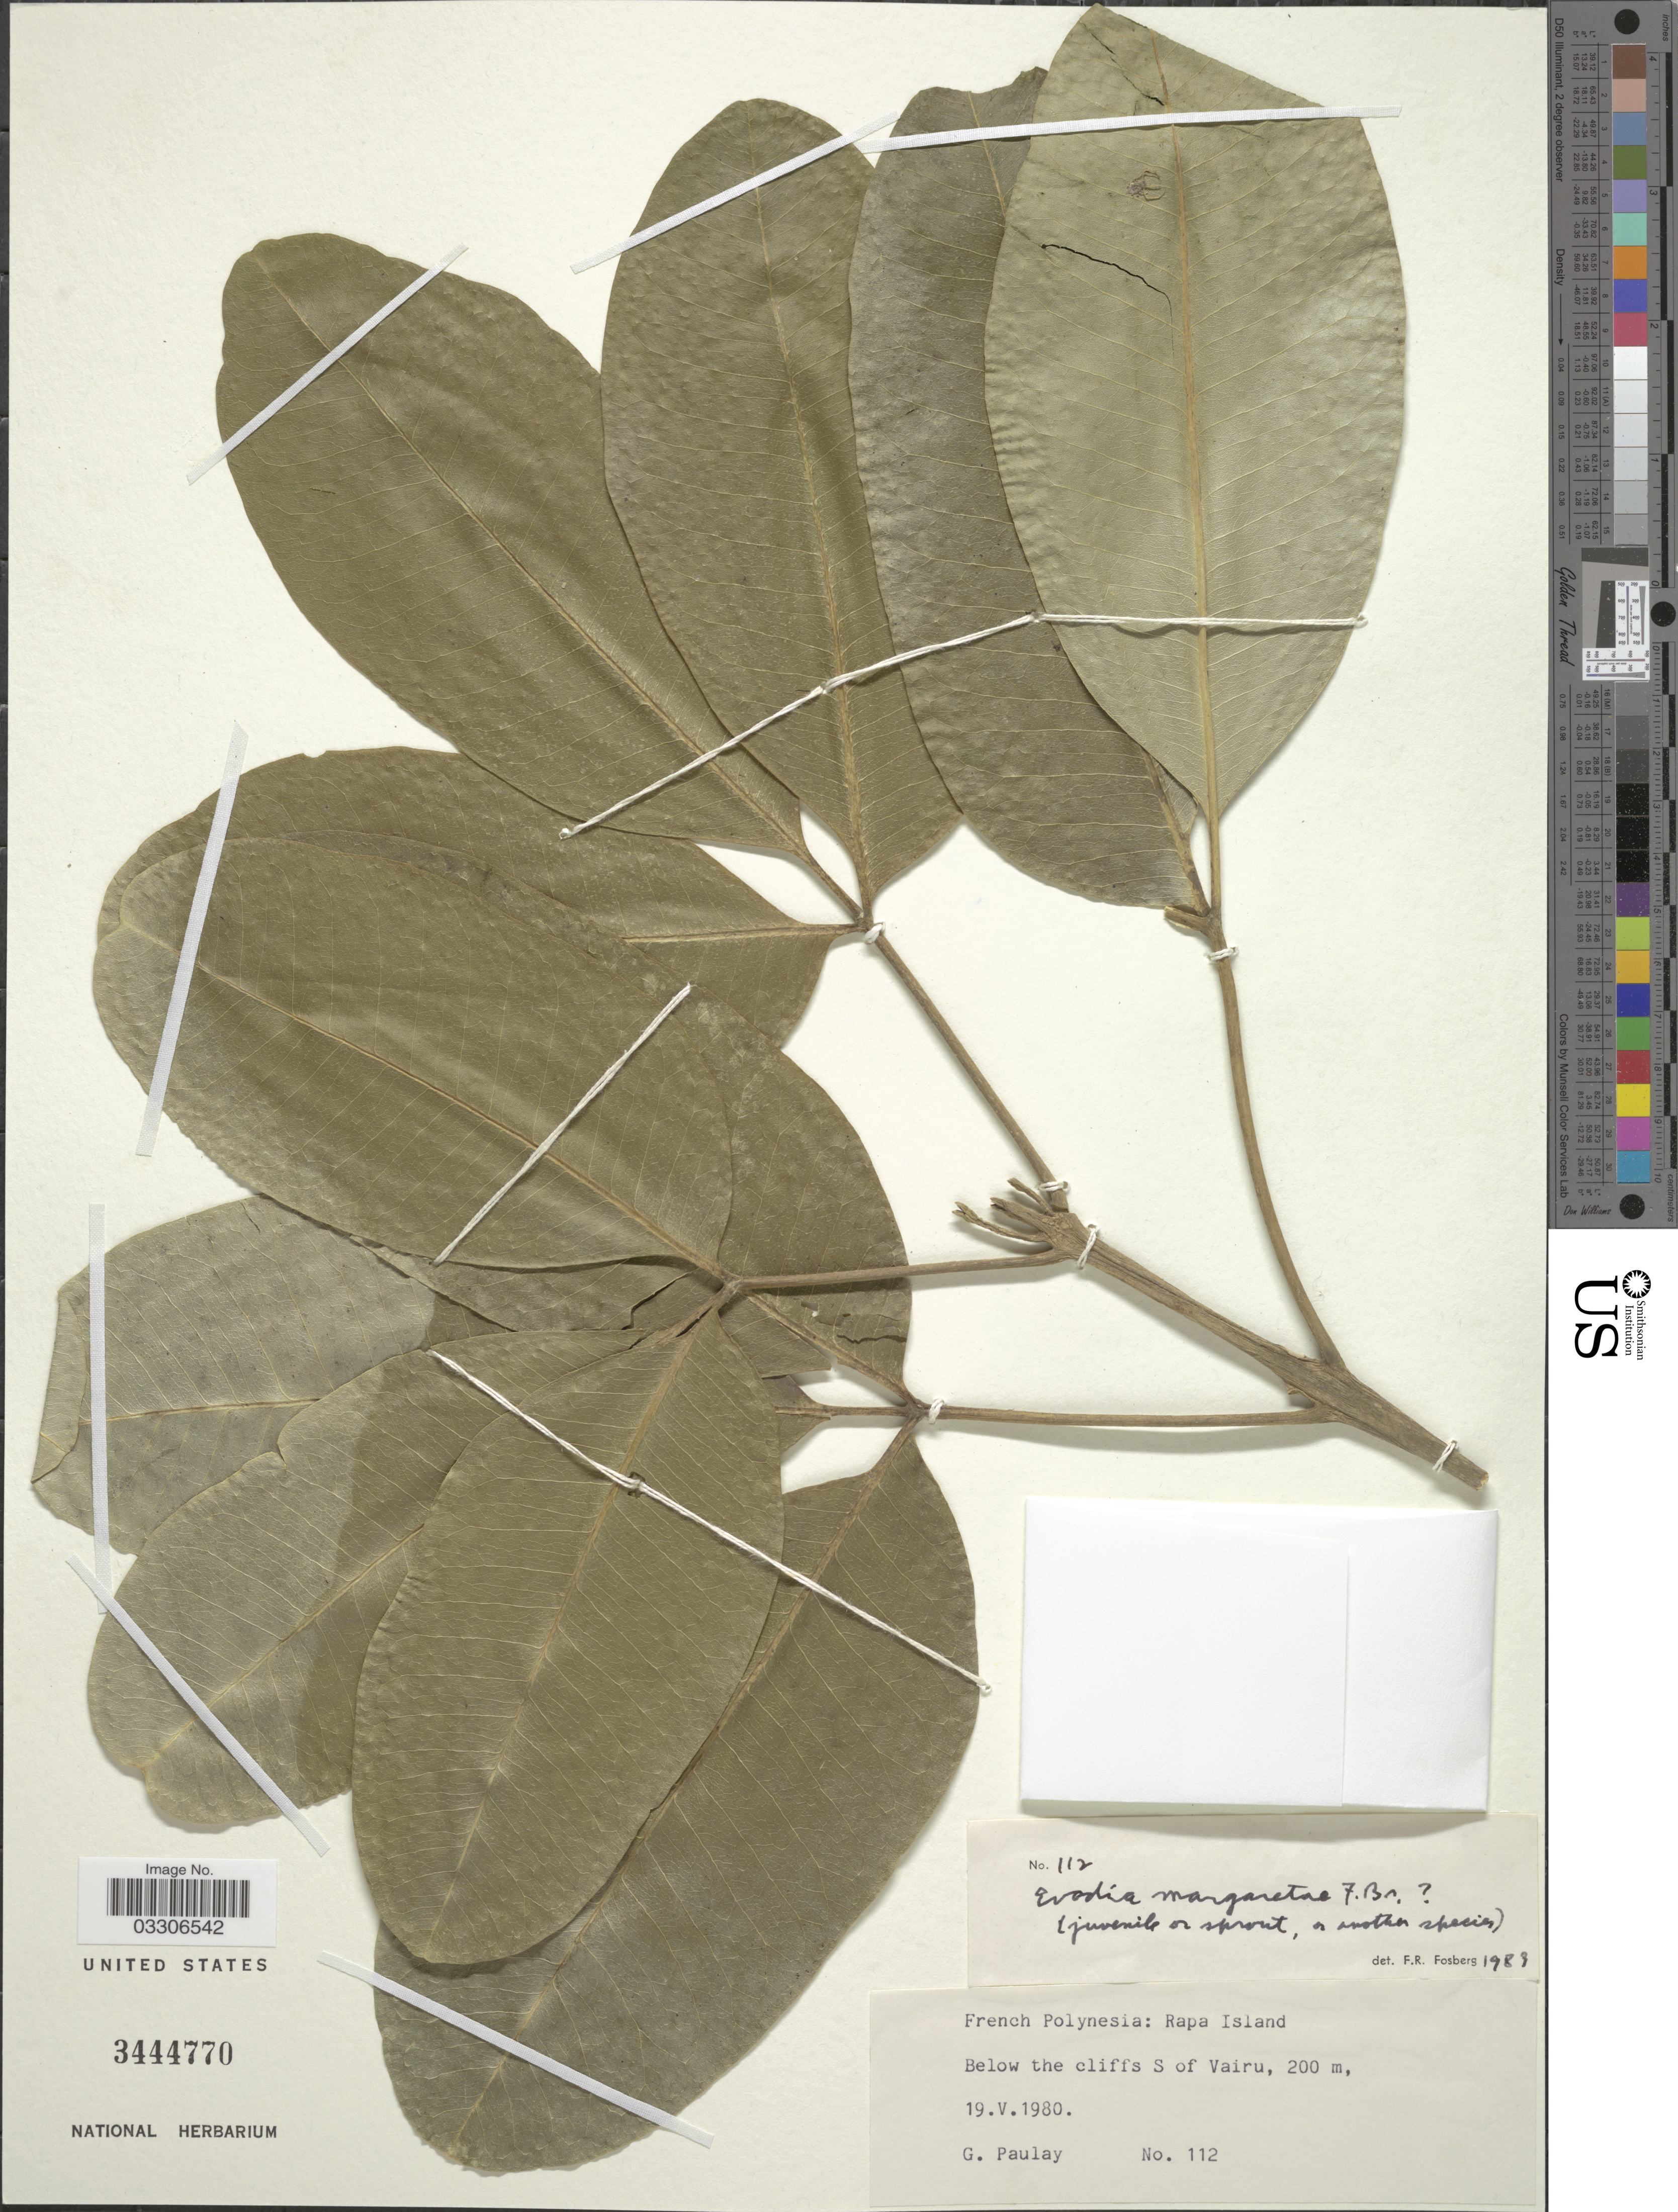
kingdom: Plantae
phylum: Tracheophyta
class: Magnoliopsida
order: Sapindales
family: Rutaceae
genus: Melicope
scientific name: Melicope bracteata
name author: (Nadeaud) S.L. Welsh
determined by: Strong, Mark T., (BOT), Smithsonian Institution - National Museum of Natural History (UNITED STATES)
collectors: G. Paulay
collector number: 112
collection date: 1980-05-19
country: French Polynesia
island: Rapa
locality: Rapa Island. Below the cliffs S of Vairu.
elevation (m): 200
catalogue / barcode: US 3444770